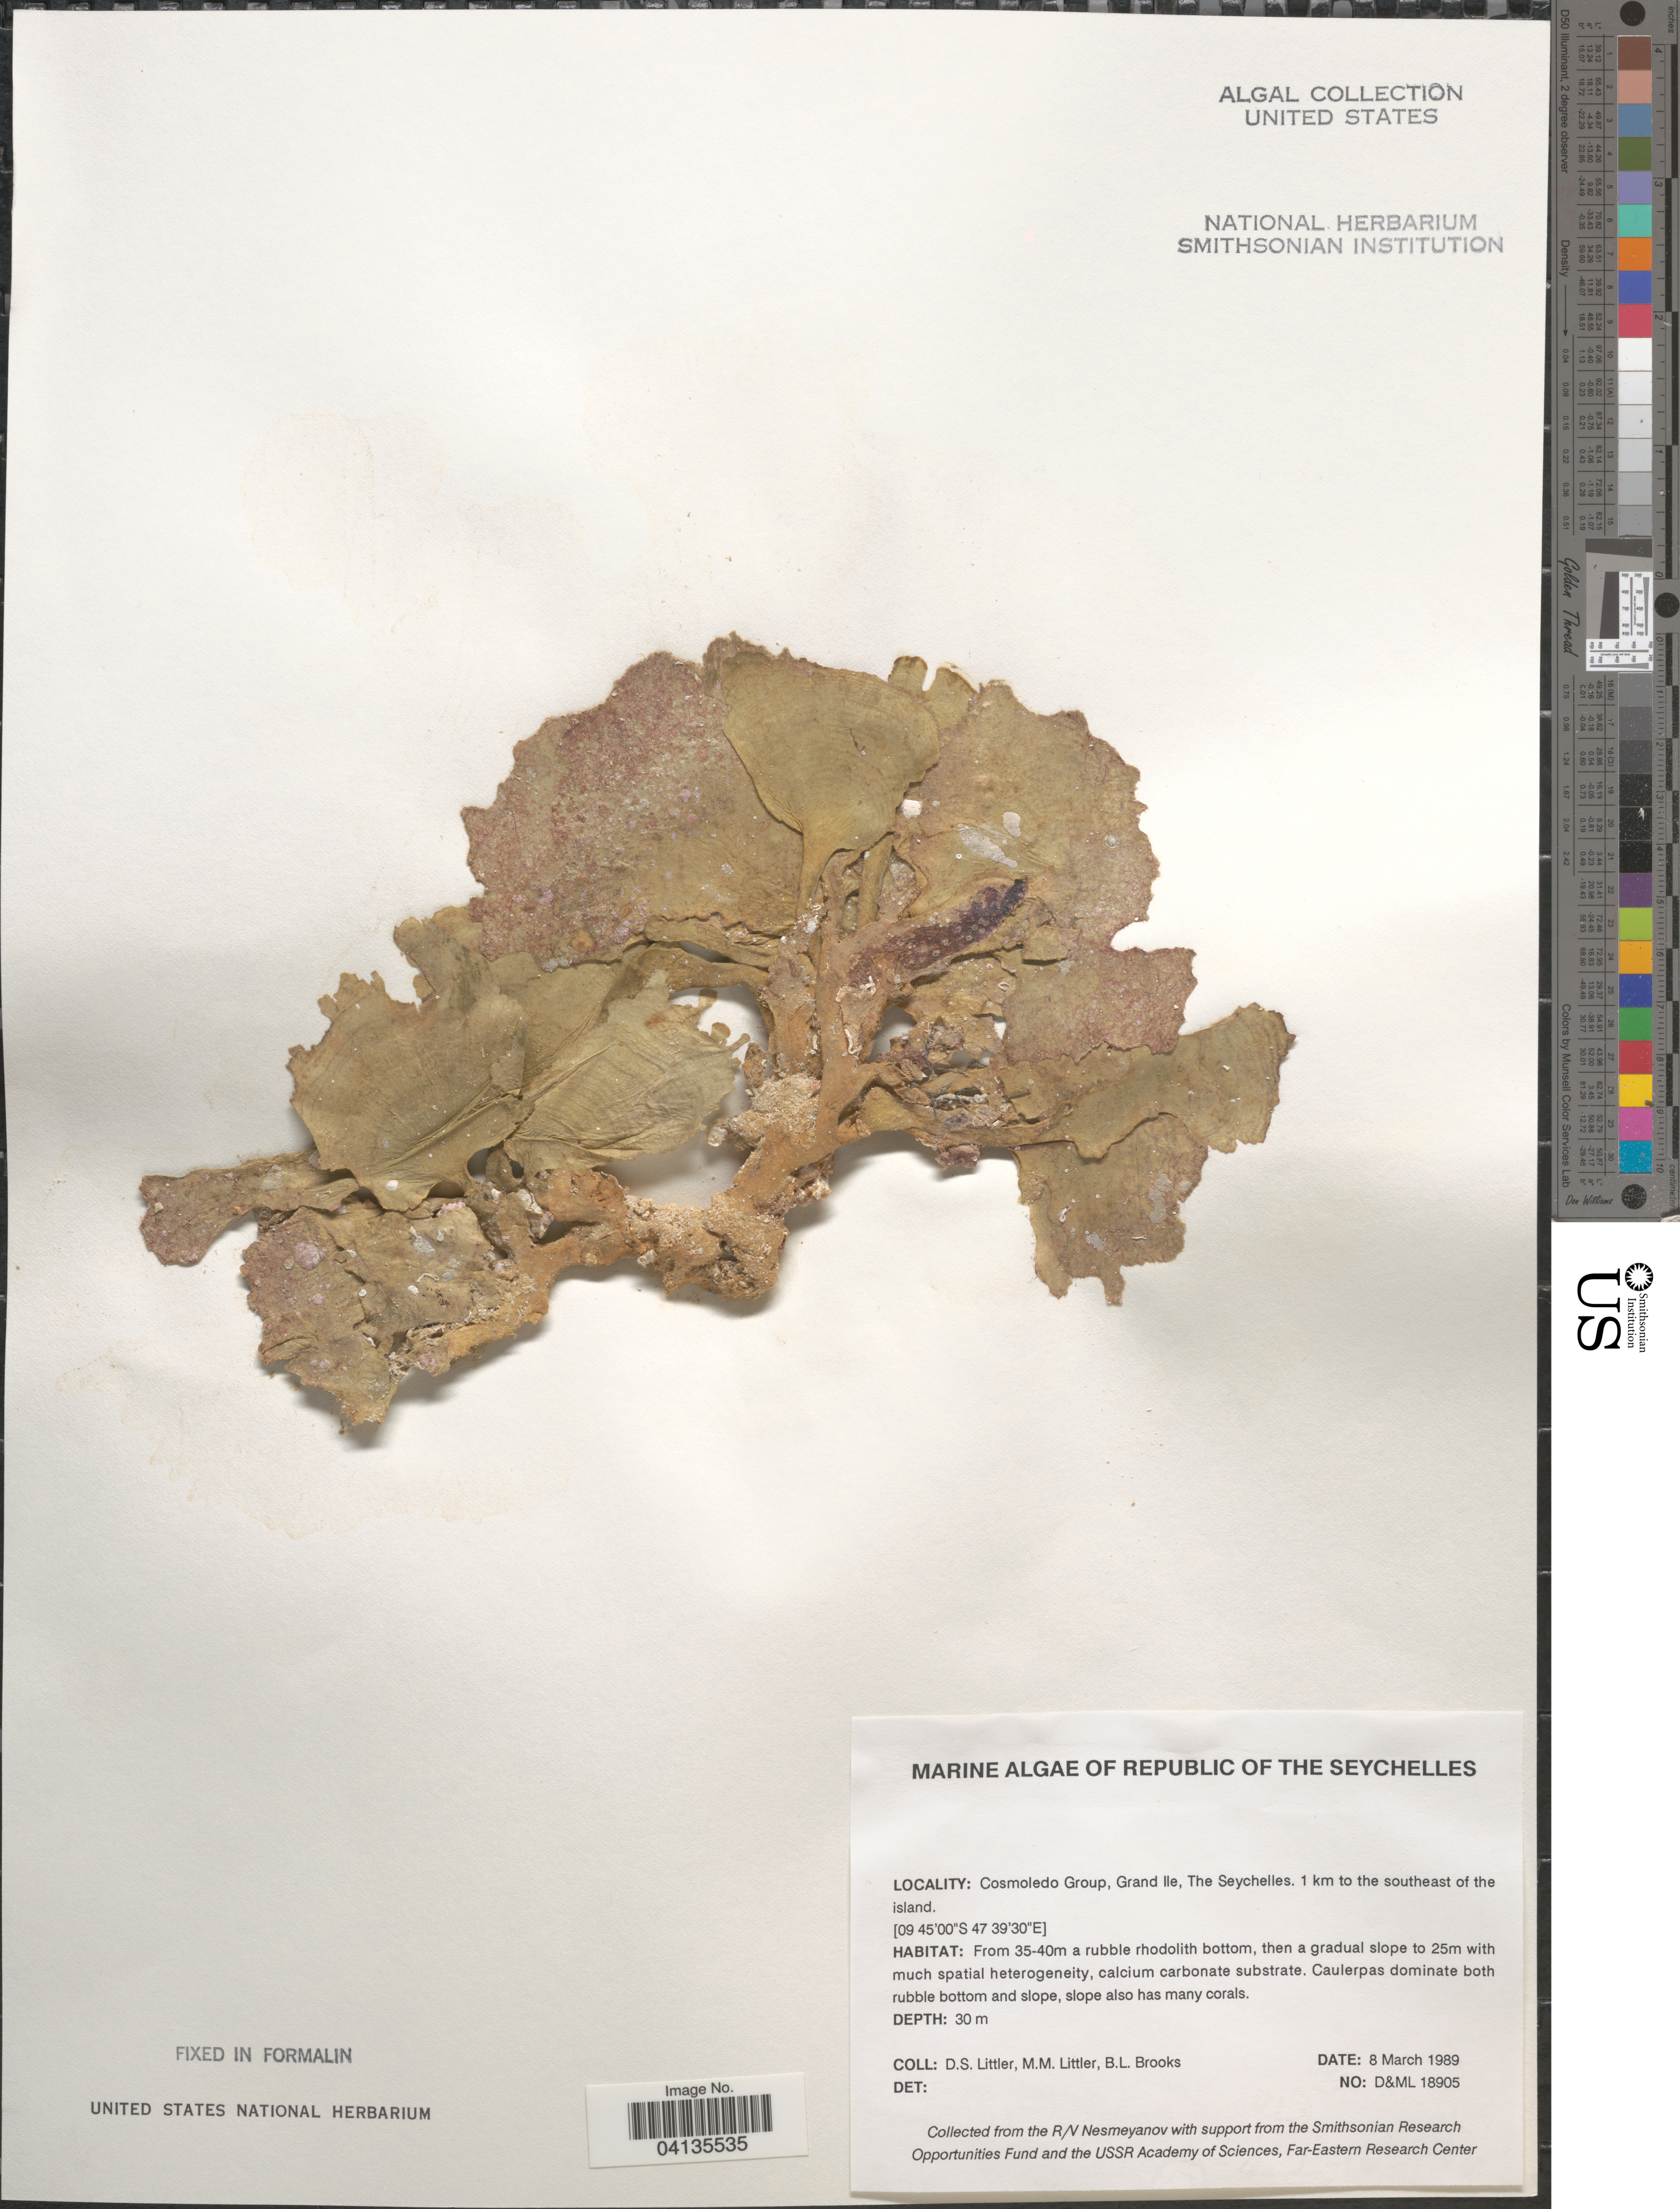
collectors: D. S. Littler & B. Brooks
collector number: D&ML18905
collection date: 1989-03-08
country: Seychelles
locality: Cosmoledo Group, Grand Ile. 1 km to the southeast of the island.